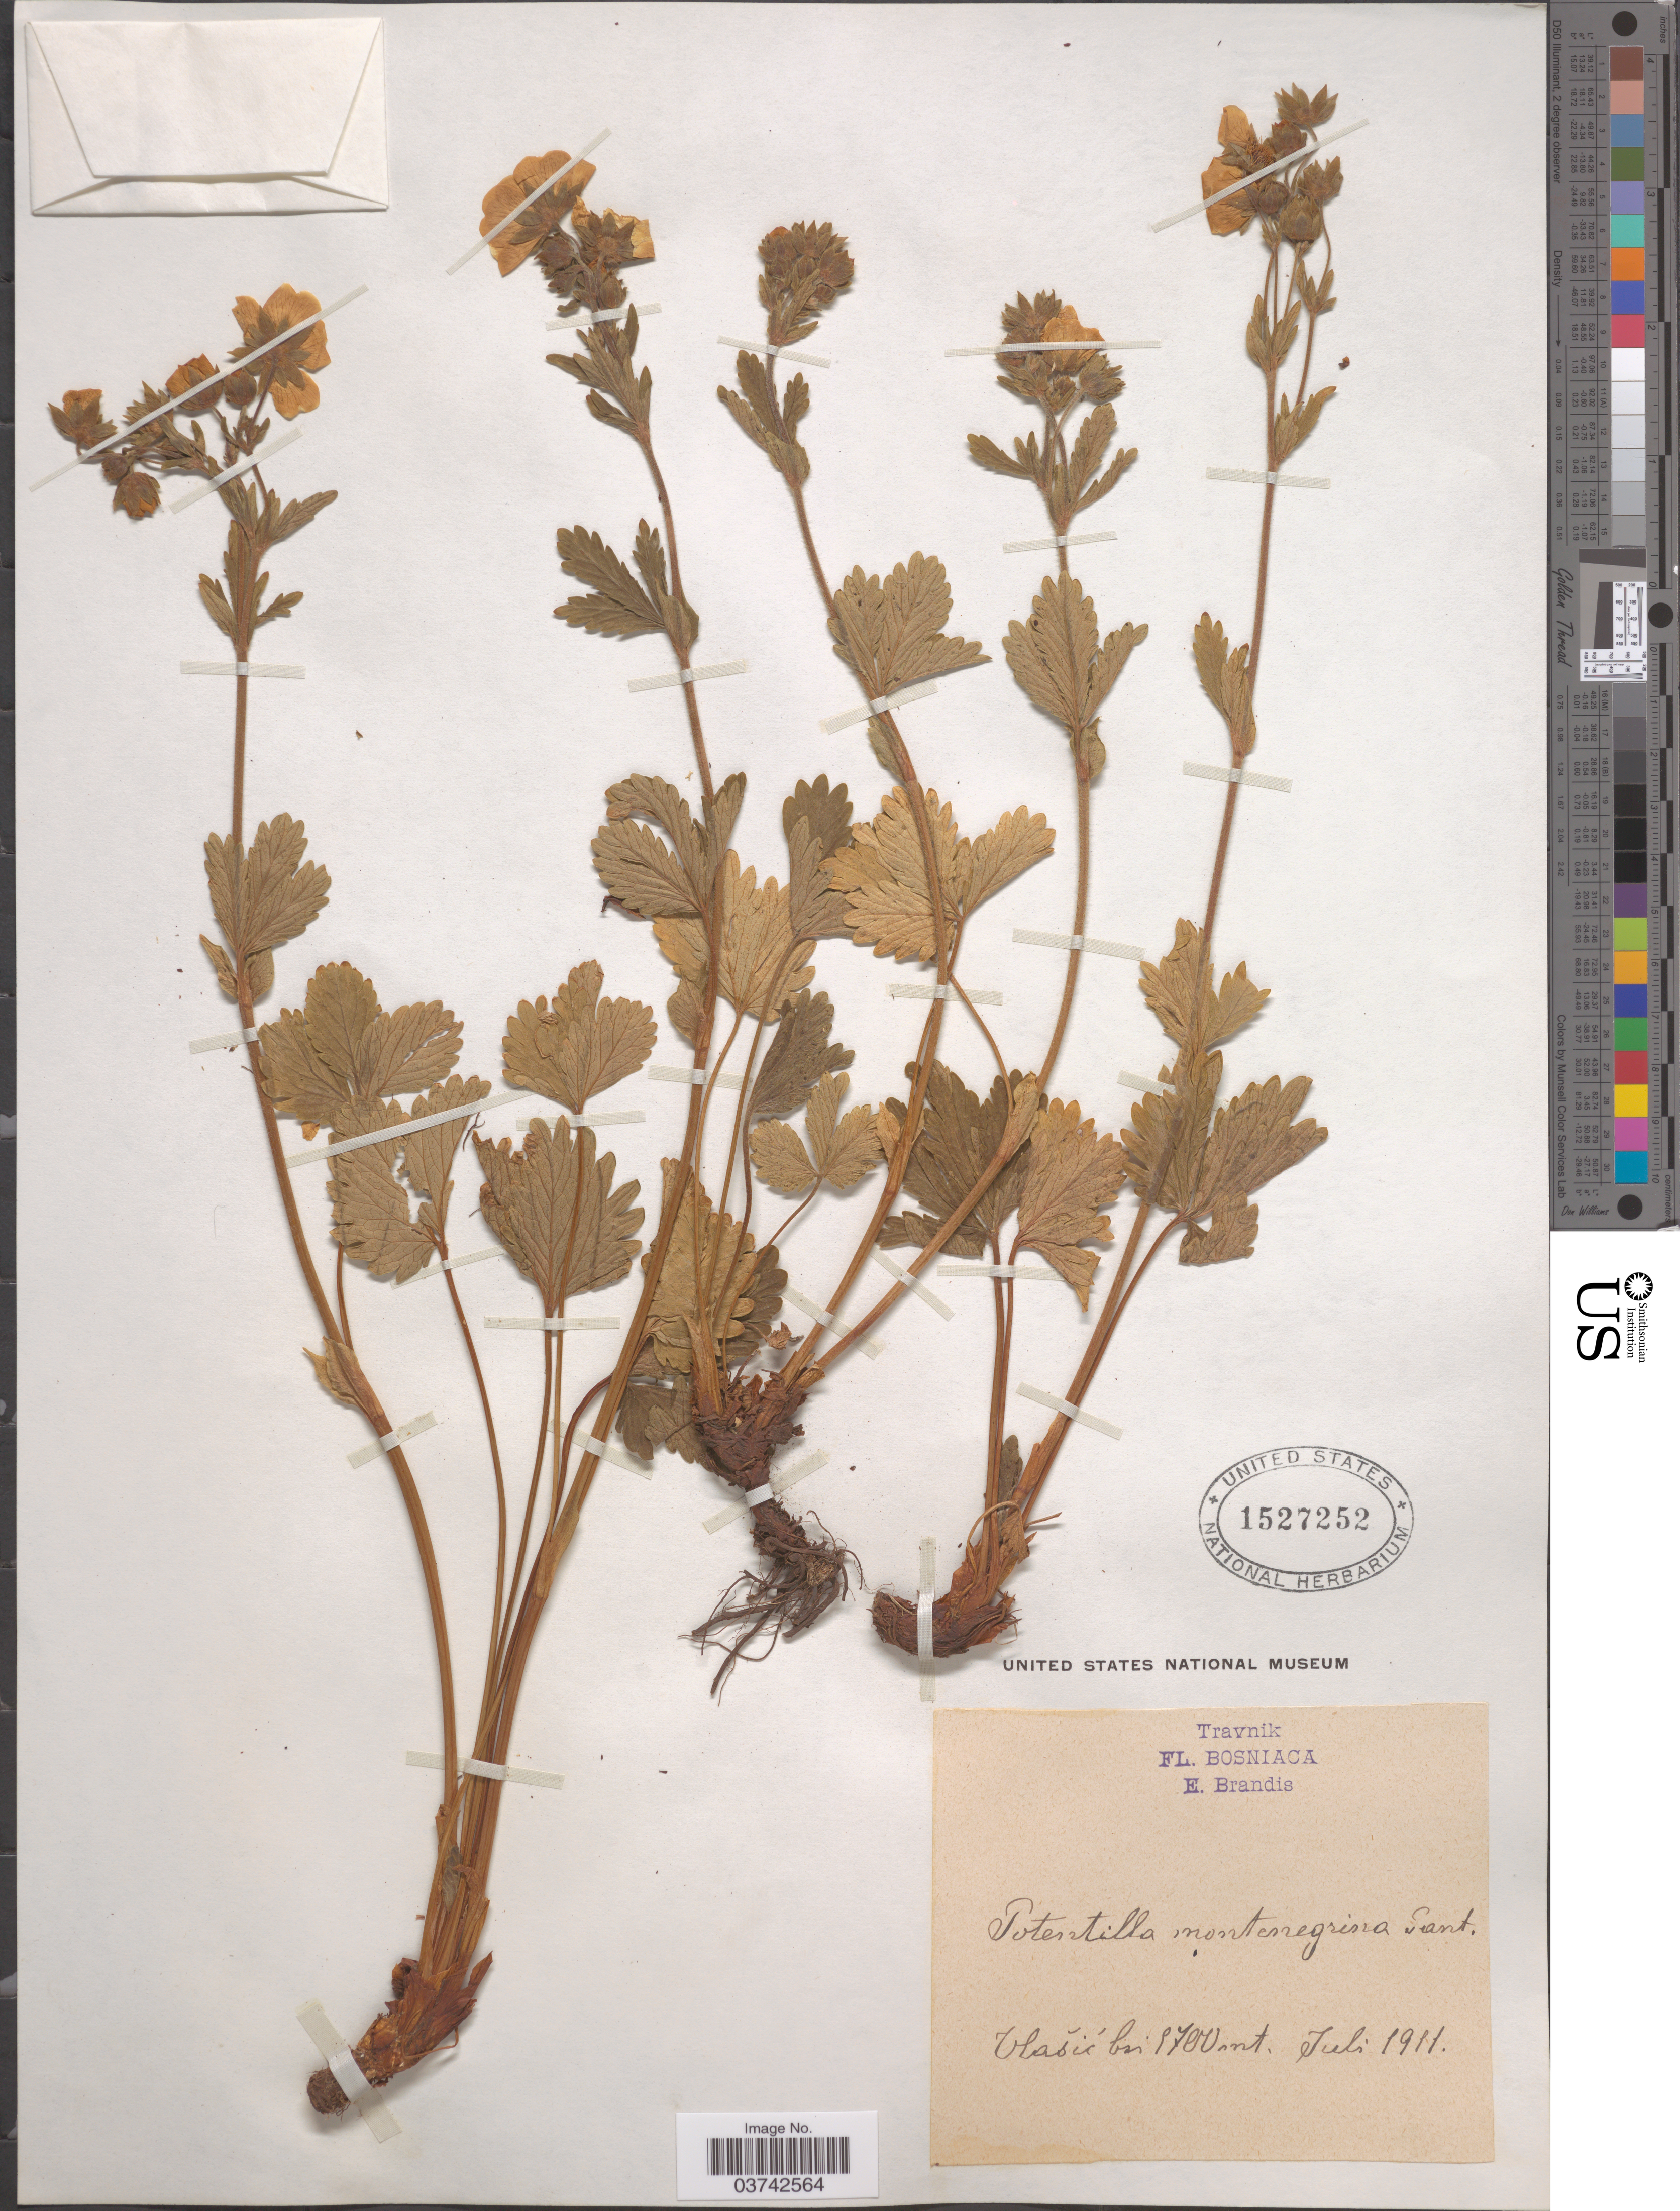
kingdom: Plantae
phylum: Tracheophyta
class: Magnoliopsida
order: Rosales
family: Rosaceae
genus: Potentilla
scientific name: Potentilla montenegrina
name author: Pant.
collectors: E. Brandis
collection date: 1911-07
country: Bosnia and Herzegovina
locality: Travnik. Bosniaca. Vlaśić.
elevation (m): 1700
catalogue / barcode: US 1527252